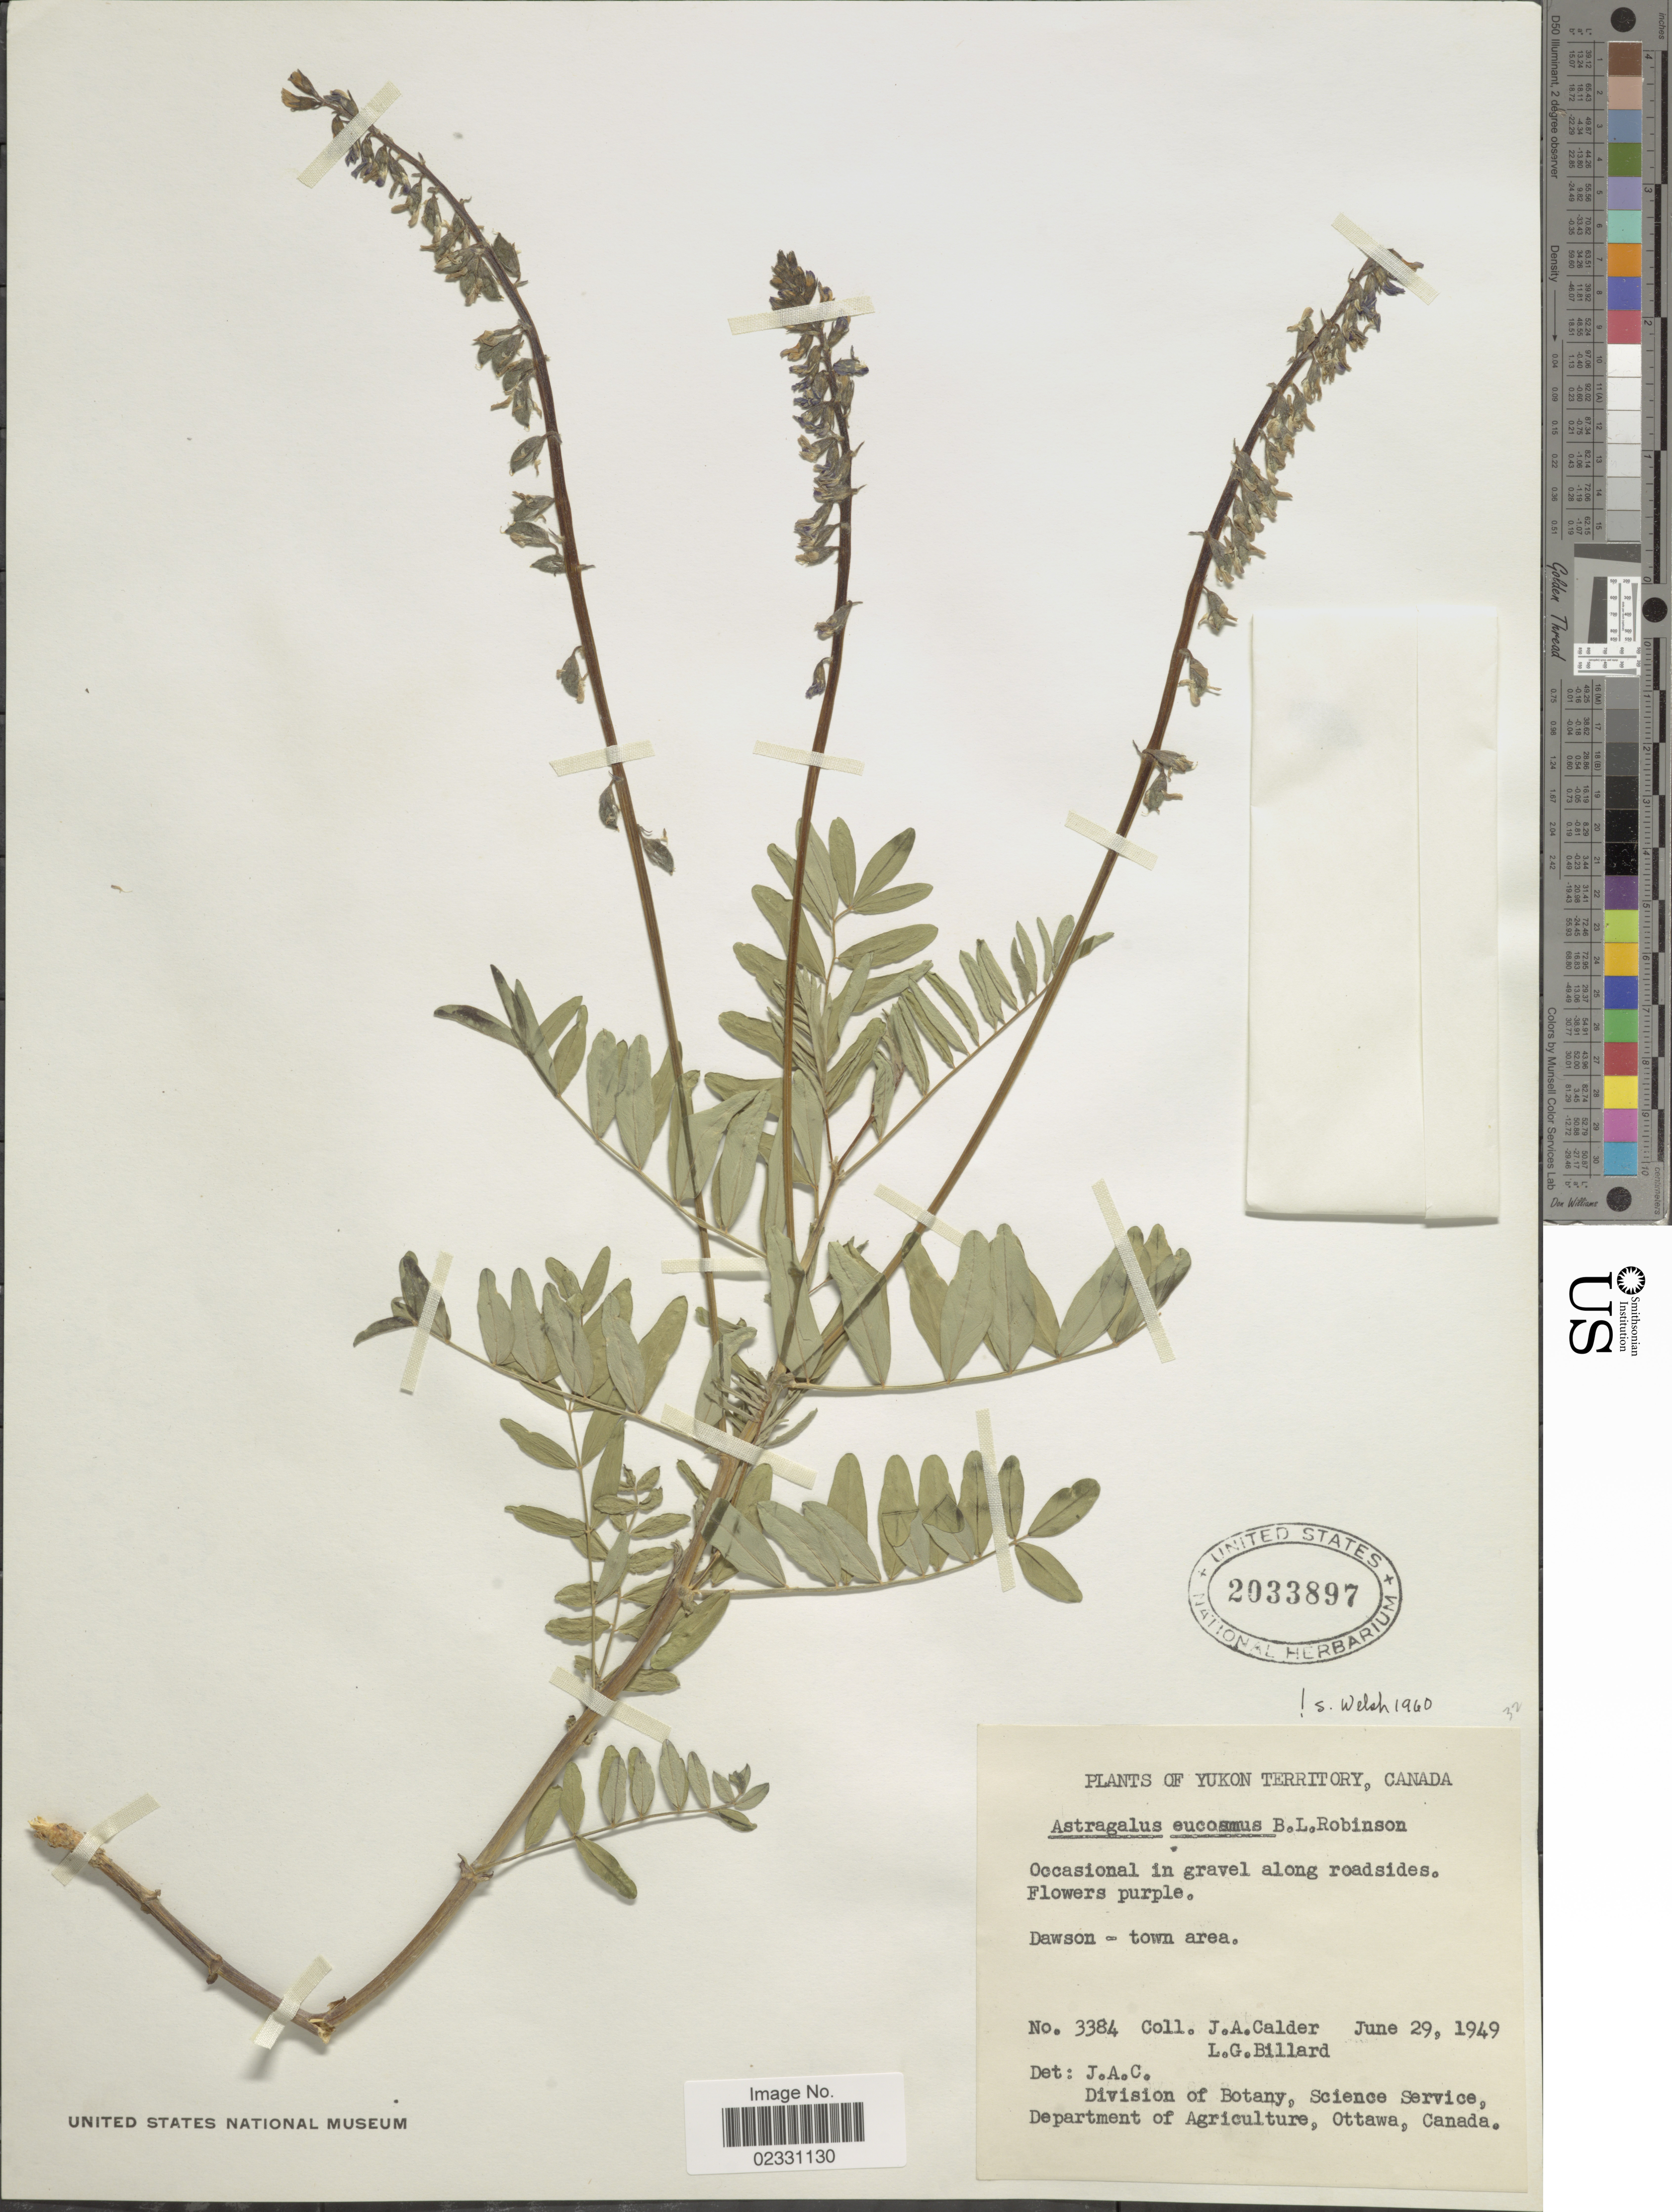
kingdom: Plantae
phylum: Tracheophyta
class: Magnoliopsida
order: Fabales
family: Fabaceae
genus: Astragalus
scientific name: Astragalus eucosmus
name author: B.L. Rob.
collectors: J. A. Calder & L. Billard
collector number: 3384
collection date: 1949-06-29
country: Canada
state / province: Yukon Territory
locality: Dawson - town area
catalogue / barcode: US 2033897